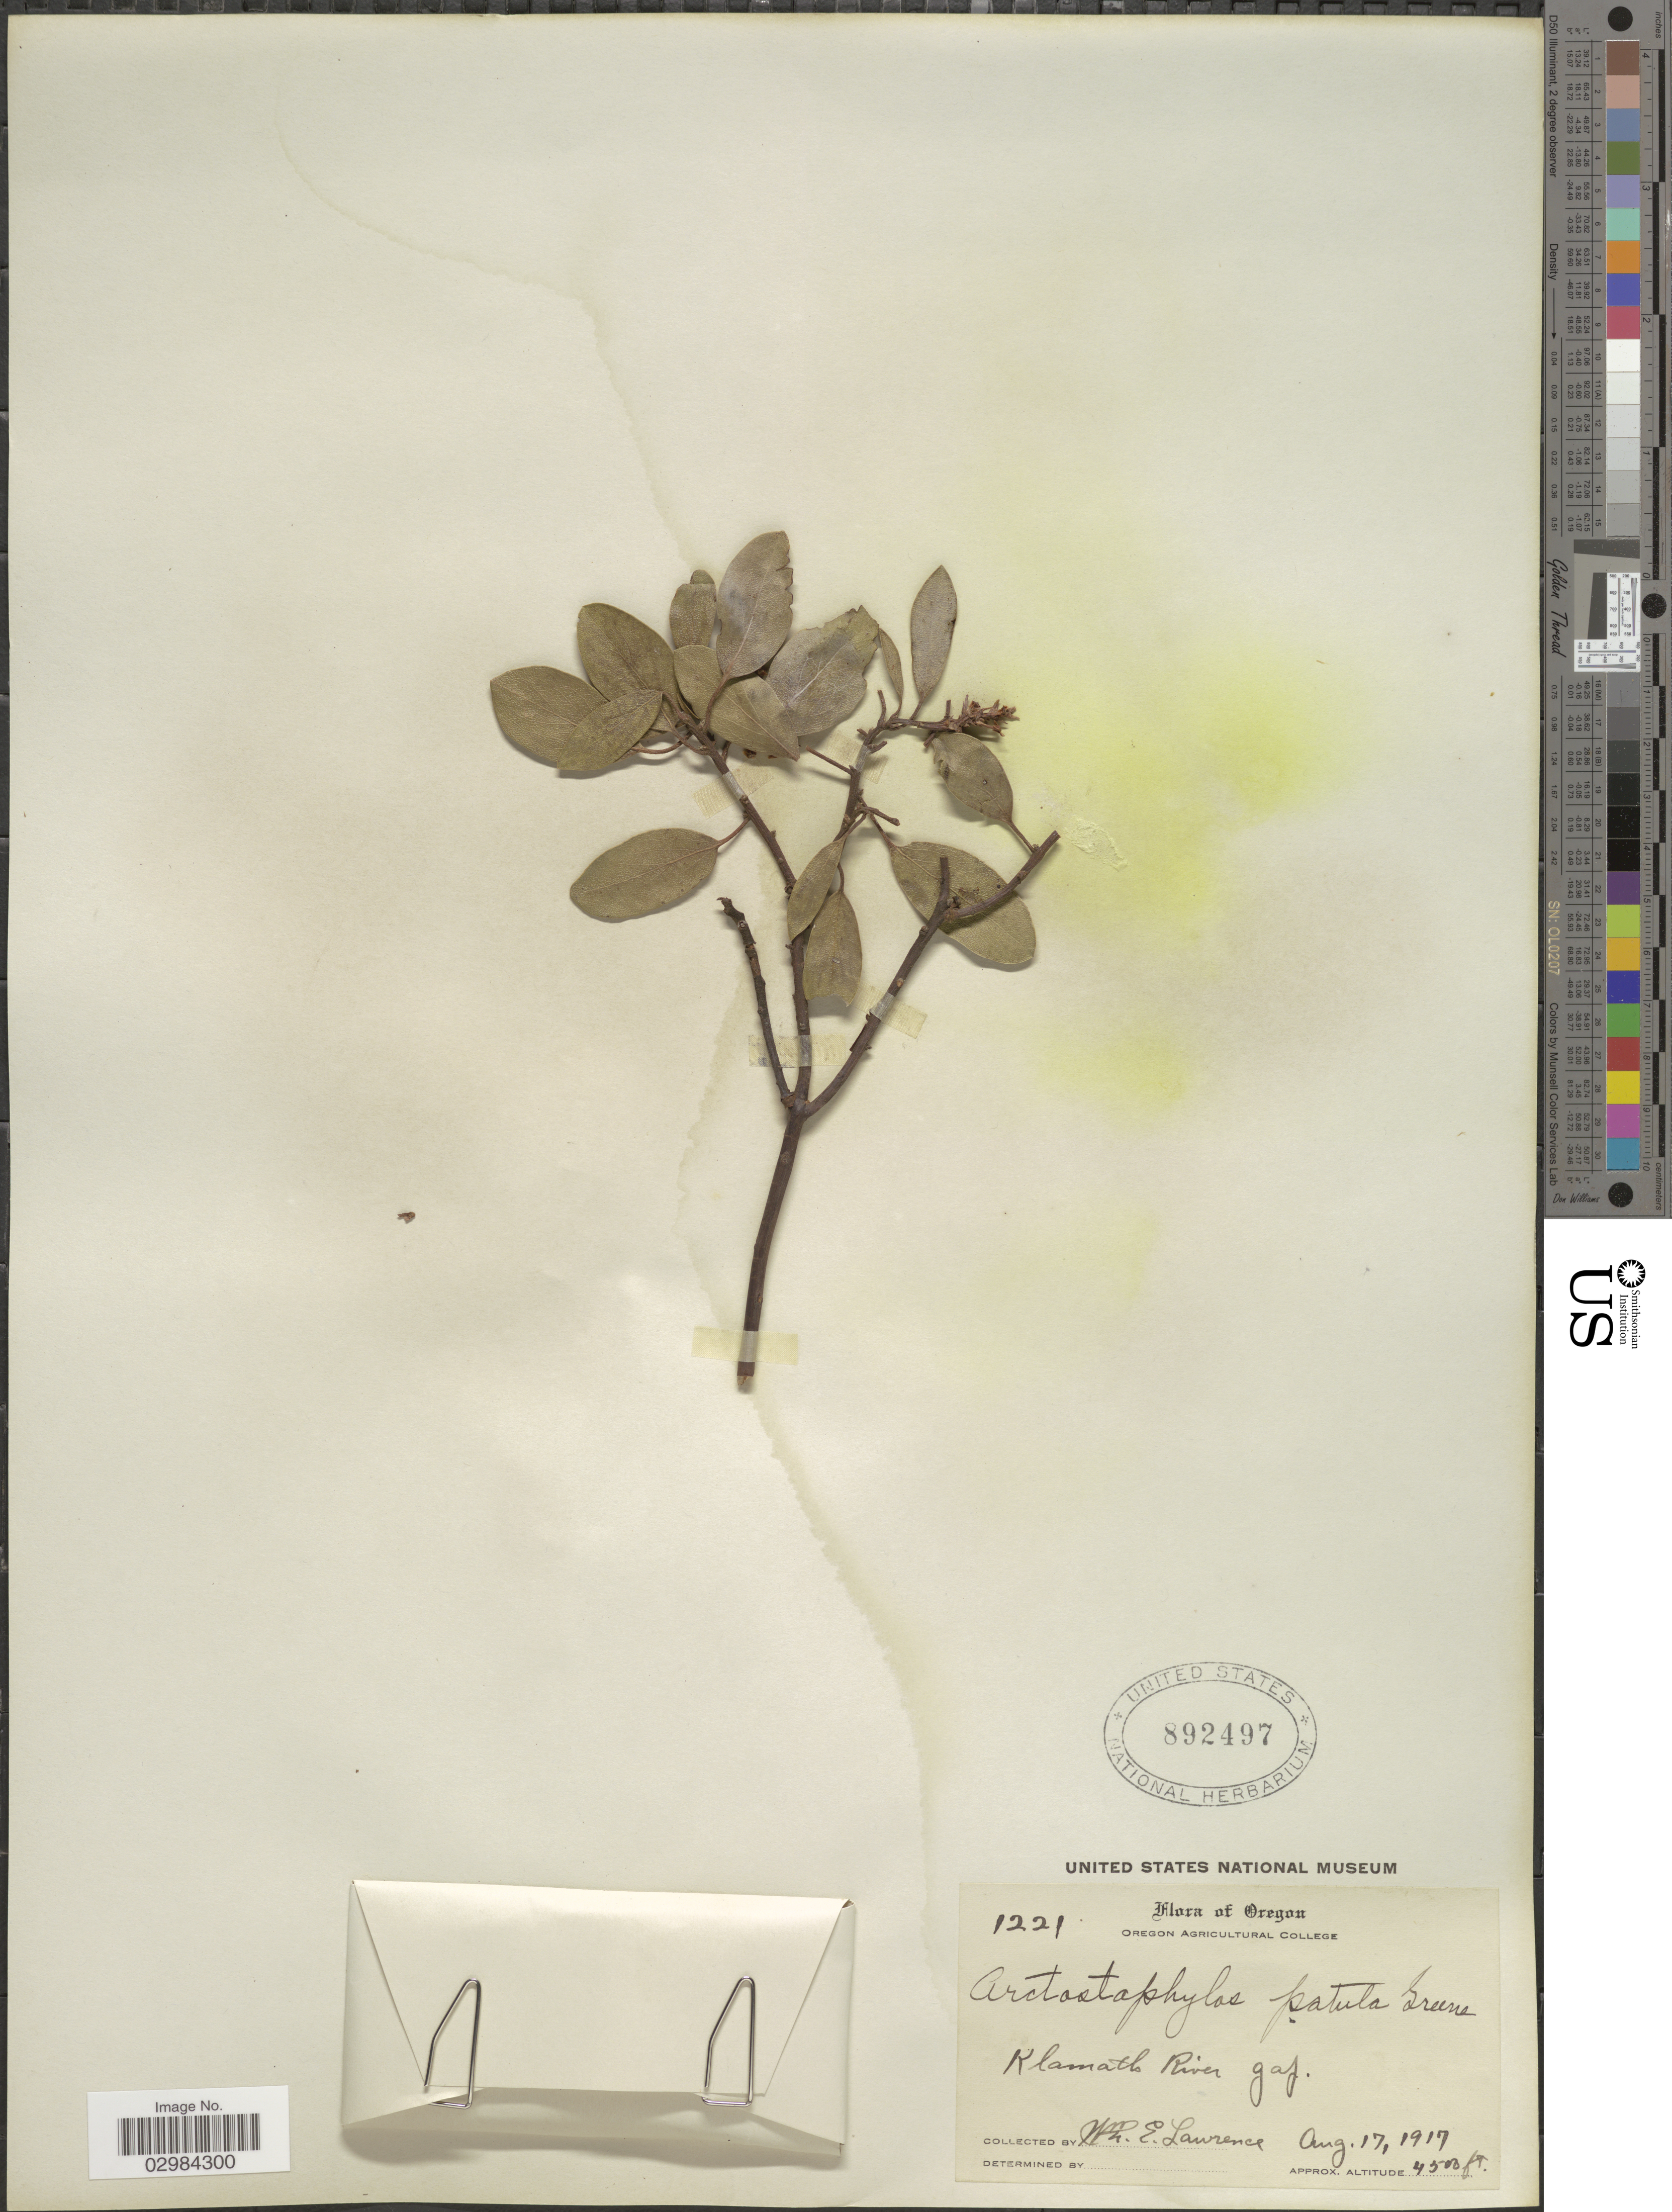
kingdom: Plantae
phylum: Tracheophyta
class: Magnoliopsida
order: Ericales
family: Ericaceae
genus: Arctostaphylos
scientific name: Arctostaphylos patula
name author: Greene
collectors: W. Lawrence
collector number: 1221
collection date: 1917-08-17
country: United States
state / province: Oregon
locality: Klamath River gap.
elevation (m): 1372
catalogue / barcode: US 892497